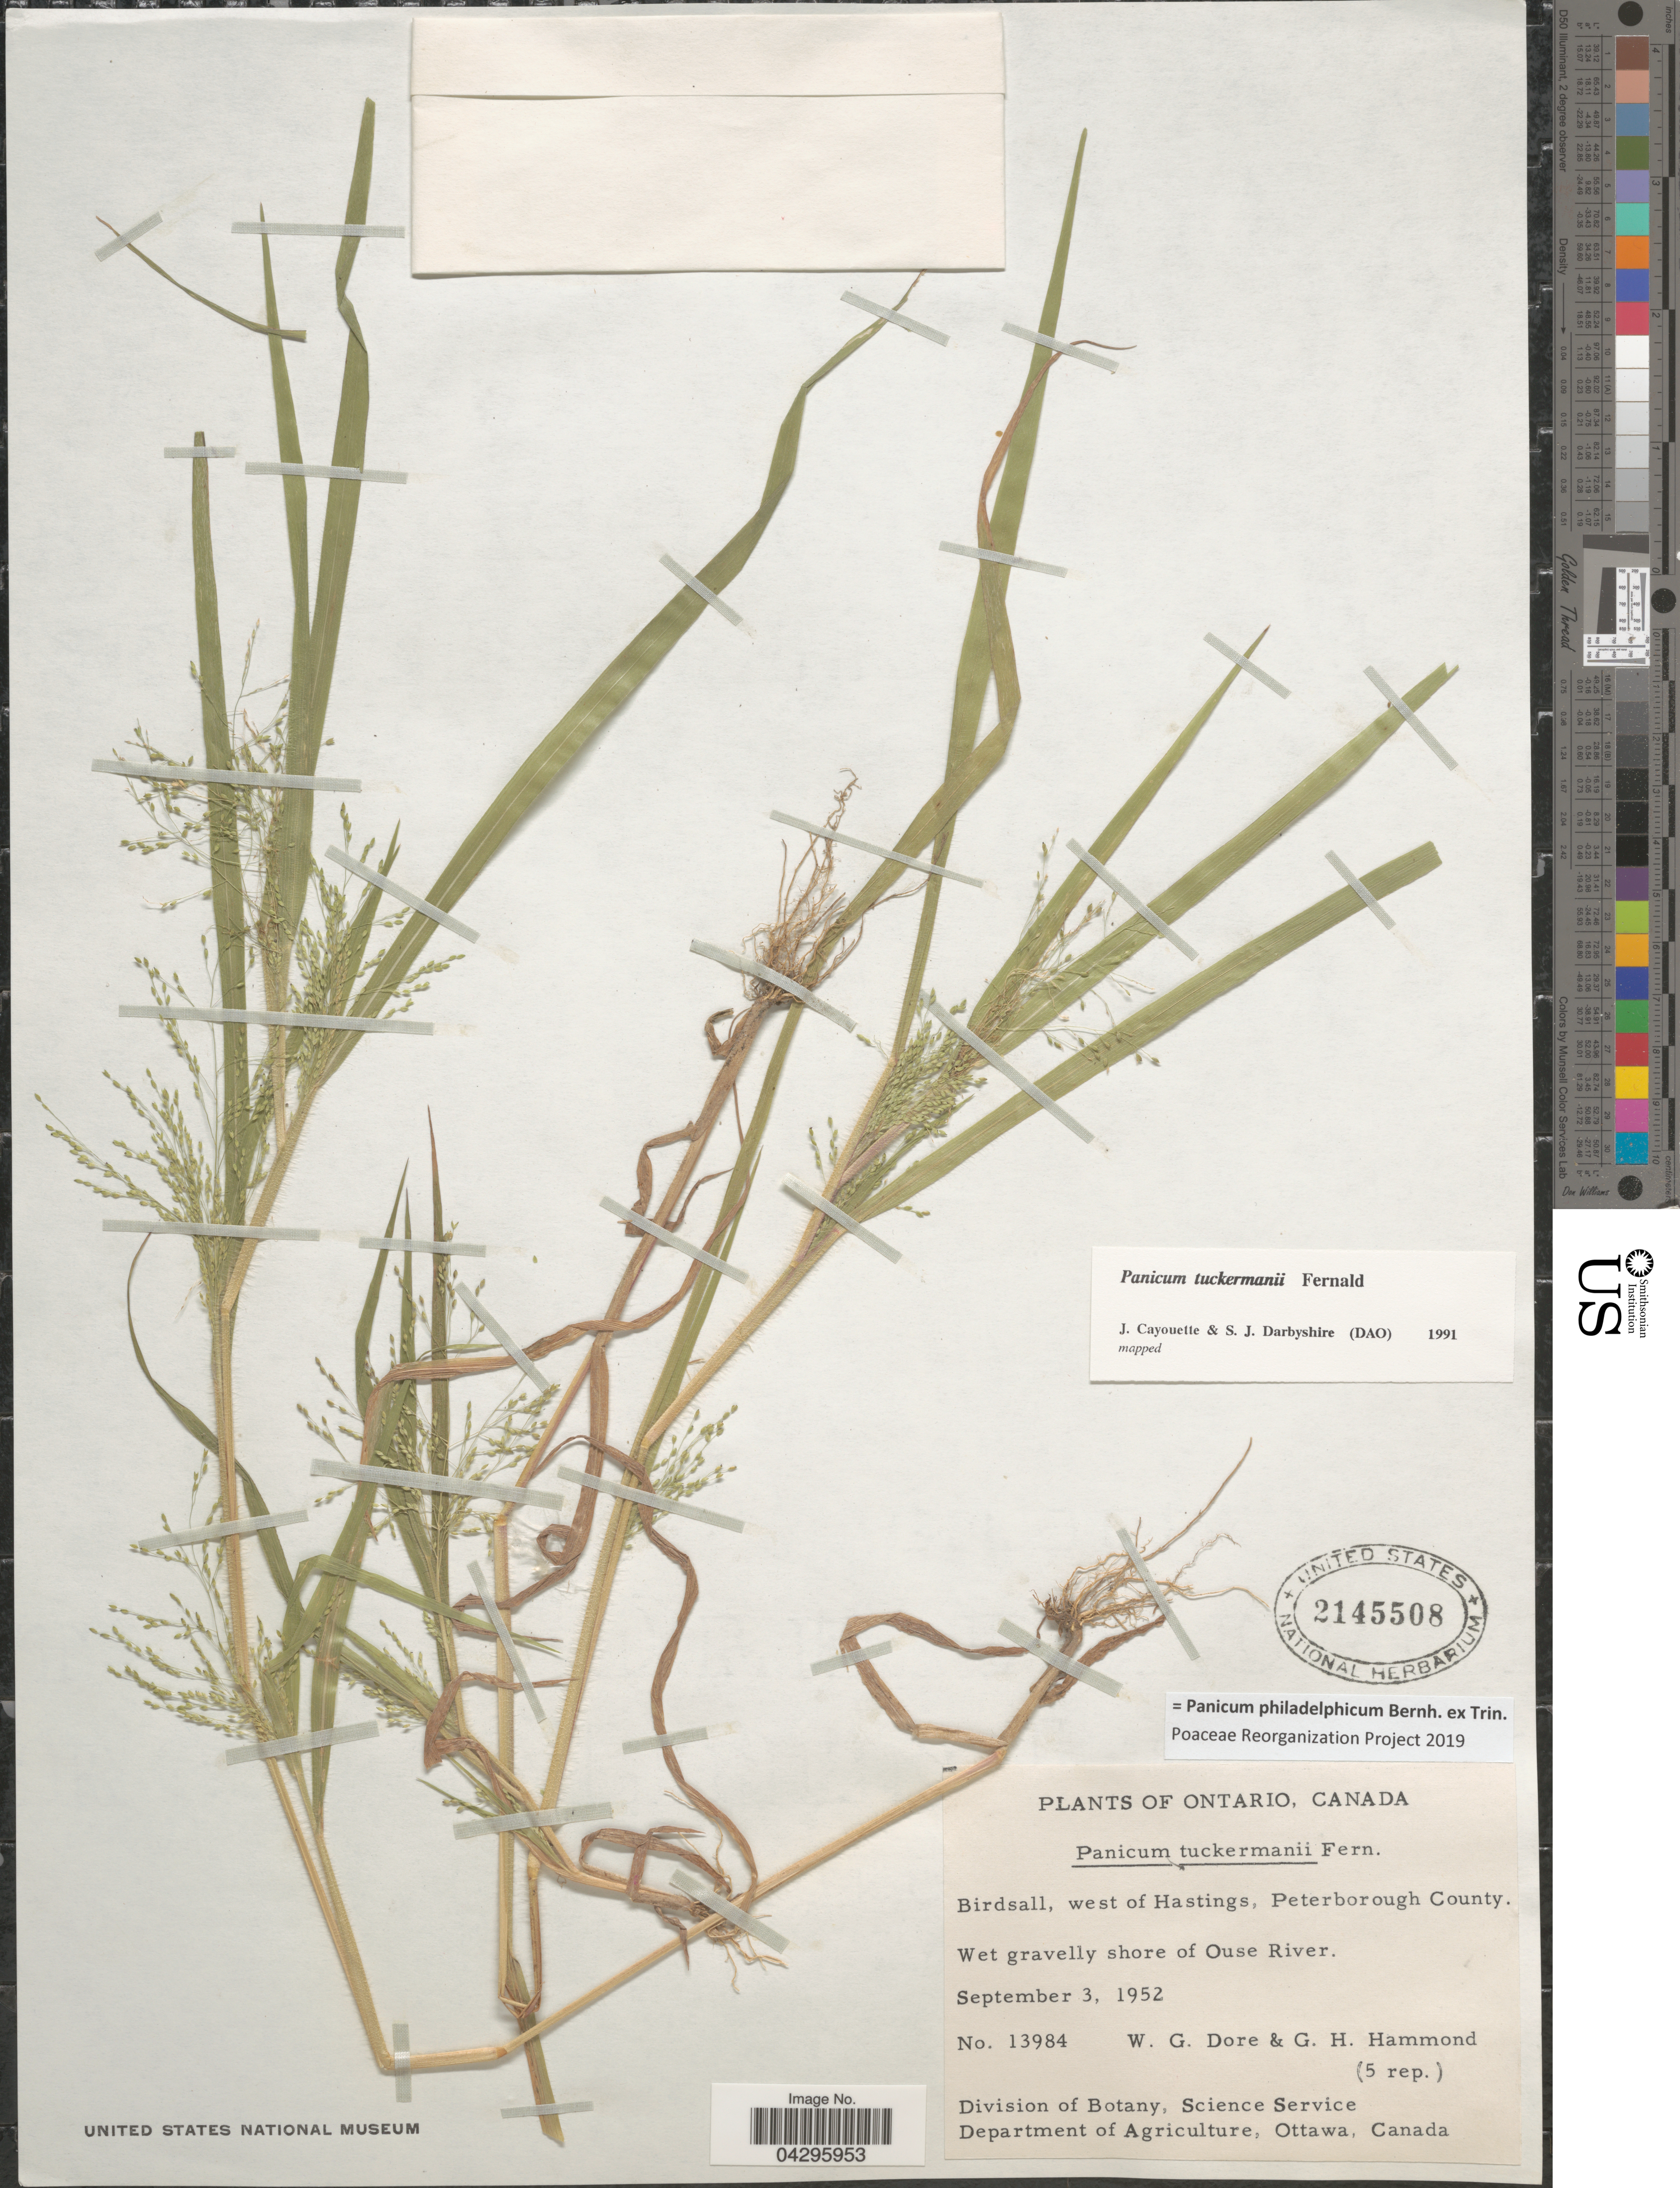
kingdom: Plantae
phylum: Tracheophyta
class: Liliopsida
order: Poales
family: Poaceae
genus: Panicum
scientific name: Panicum philadelphicum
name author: Bernh. ex Trin.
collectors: W. Dore & G. Hammond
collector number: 13984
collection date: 1952-09-03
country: Canada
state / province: Ontario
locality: Birdsall, west of Hastings, Peterborough County. Wet gravelly shore of Ouse River.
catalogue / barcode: US 2145508